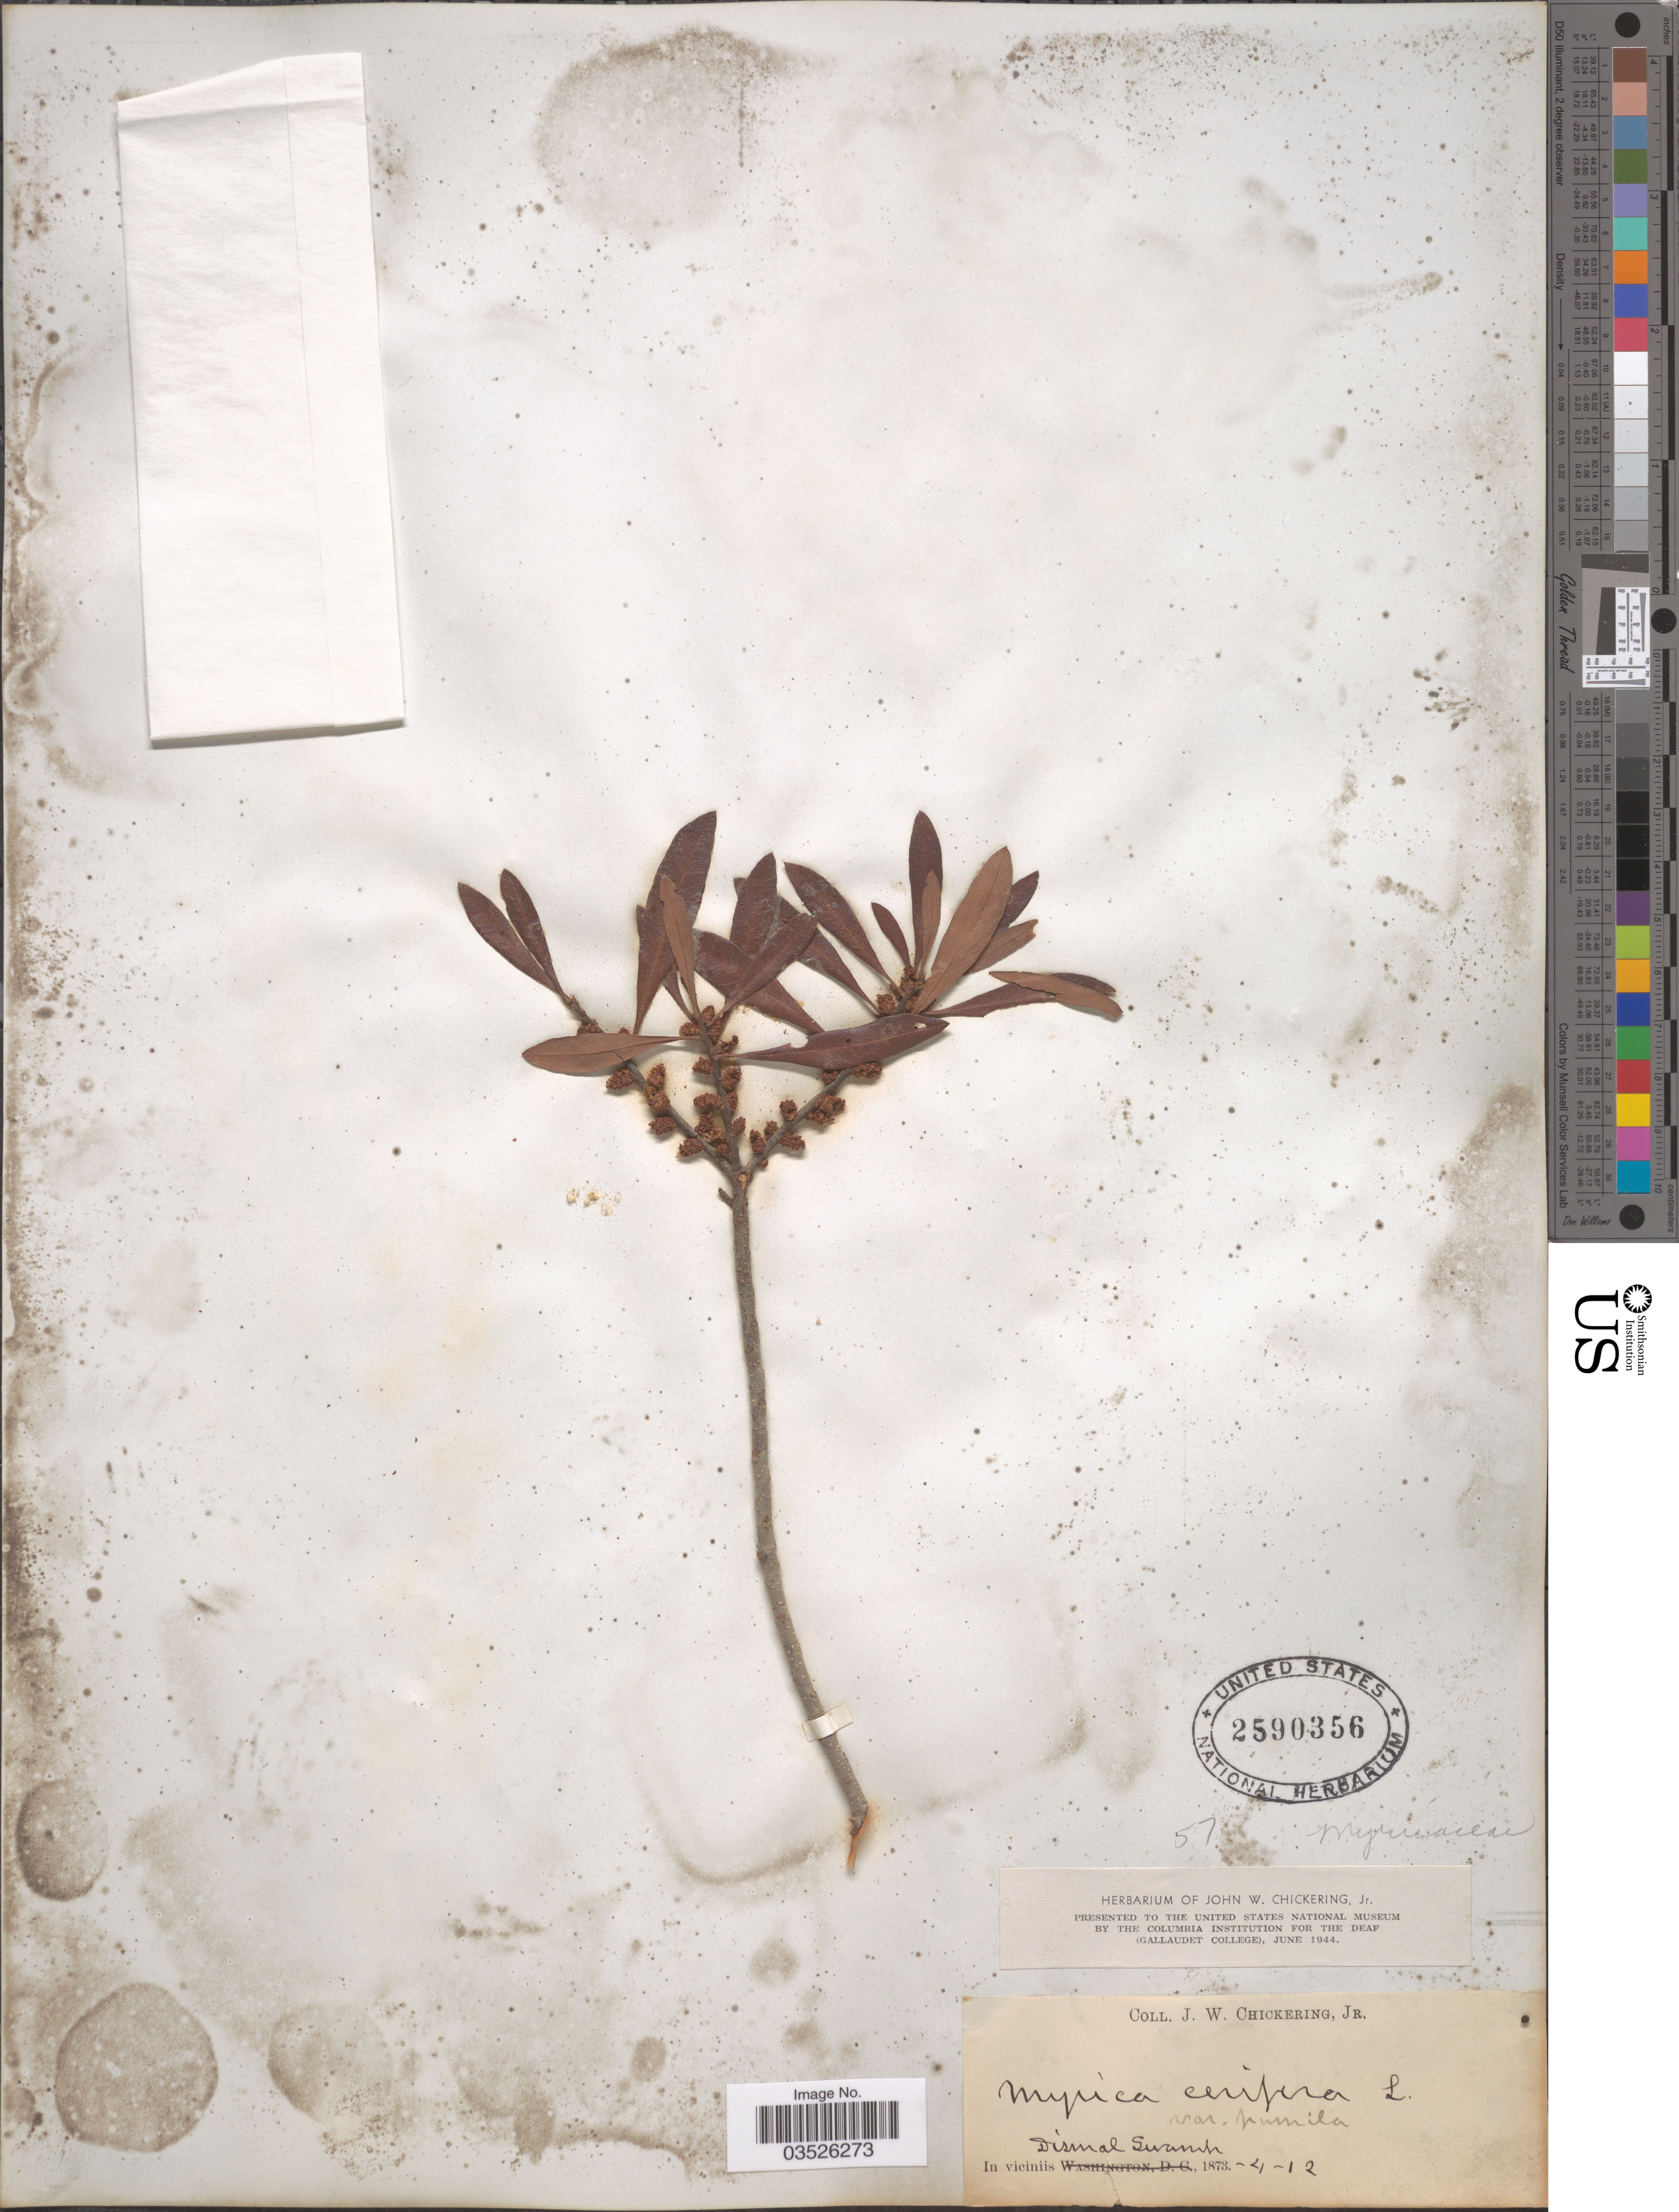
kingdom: Plantae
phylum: Tracheophyta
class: Magnoliopsida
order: Fagales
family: Myricaceae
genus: Morella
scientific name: Morella pumila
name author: (Michx.) Small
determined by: Strong, Mark T., (BOT), Smithsonian Institution - National Museum of Natural History (UNITED STATES)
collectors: J. W. Chickering Jr.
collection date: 1873-04-12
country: United States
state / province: Virginia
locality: In viciniis Dismal Swamp.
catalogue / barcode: US 2590356